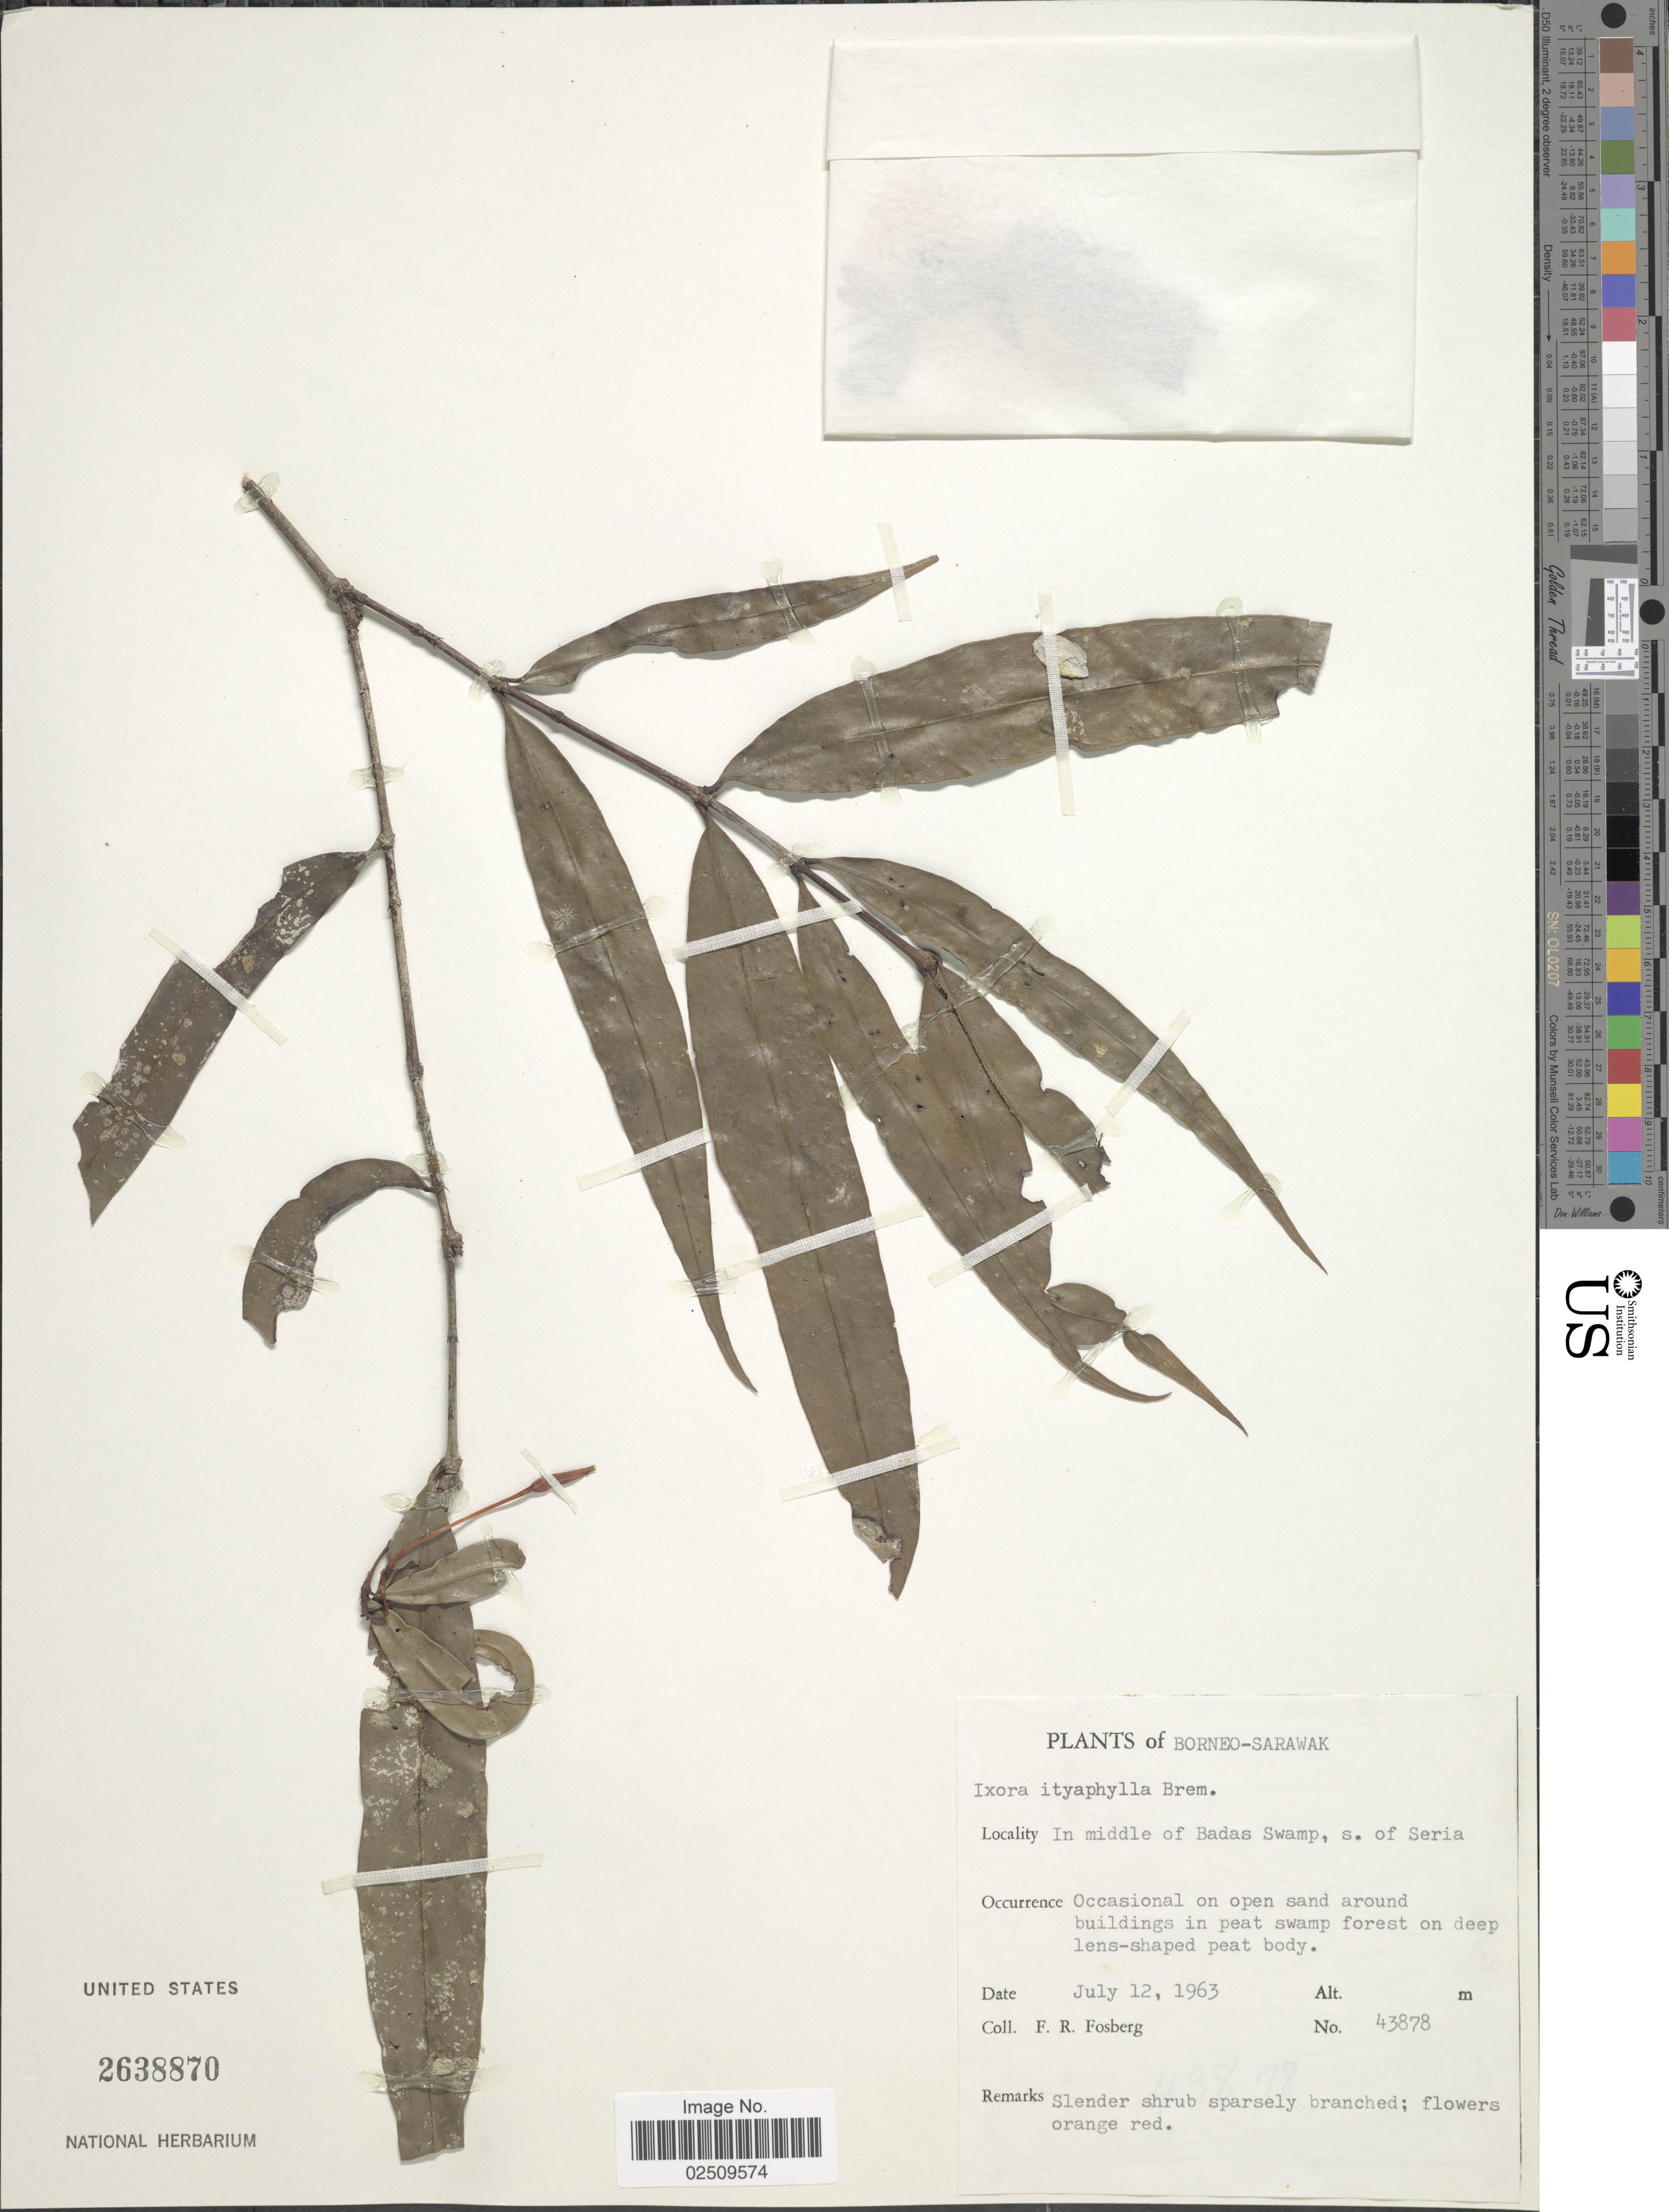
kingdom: Plantae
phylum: Tracheophyta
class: Magnoliopsida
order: Gentianales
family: Rubiaceae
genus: Ixora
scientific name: Ixora iteaphylla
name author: Bremek.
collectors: F. R. Fosberg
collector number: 43878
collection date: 1963-07-12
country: Malaysia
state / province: Sarawak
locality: Borneo, In middle of Badas Swamp, s. of Seria, Occasional on open sand around buildings in peat swamp forest on deep lens-shaped peat body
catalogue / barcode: US 2638870